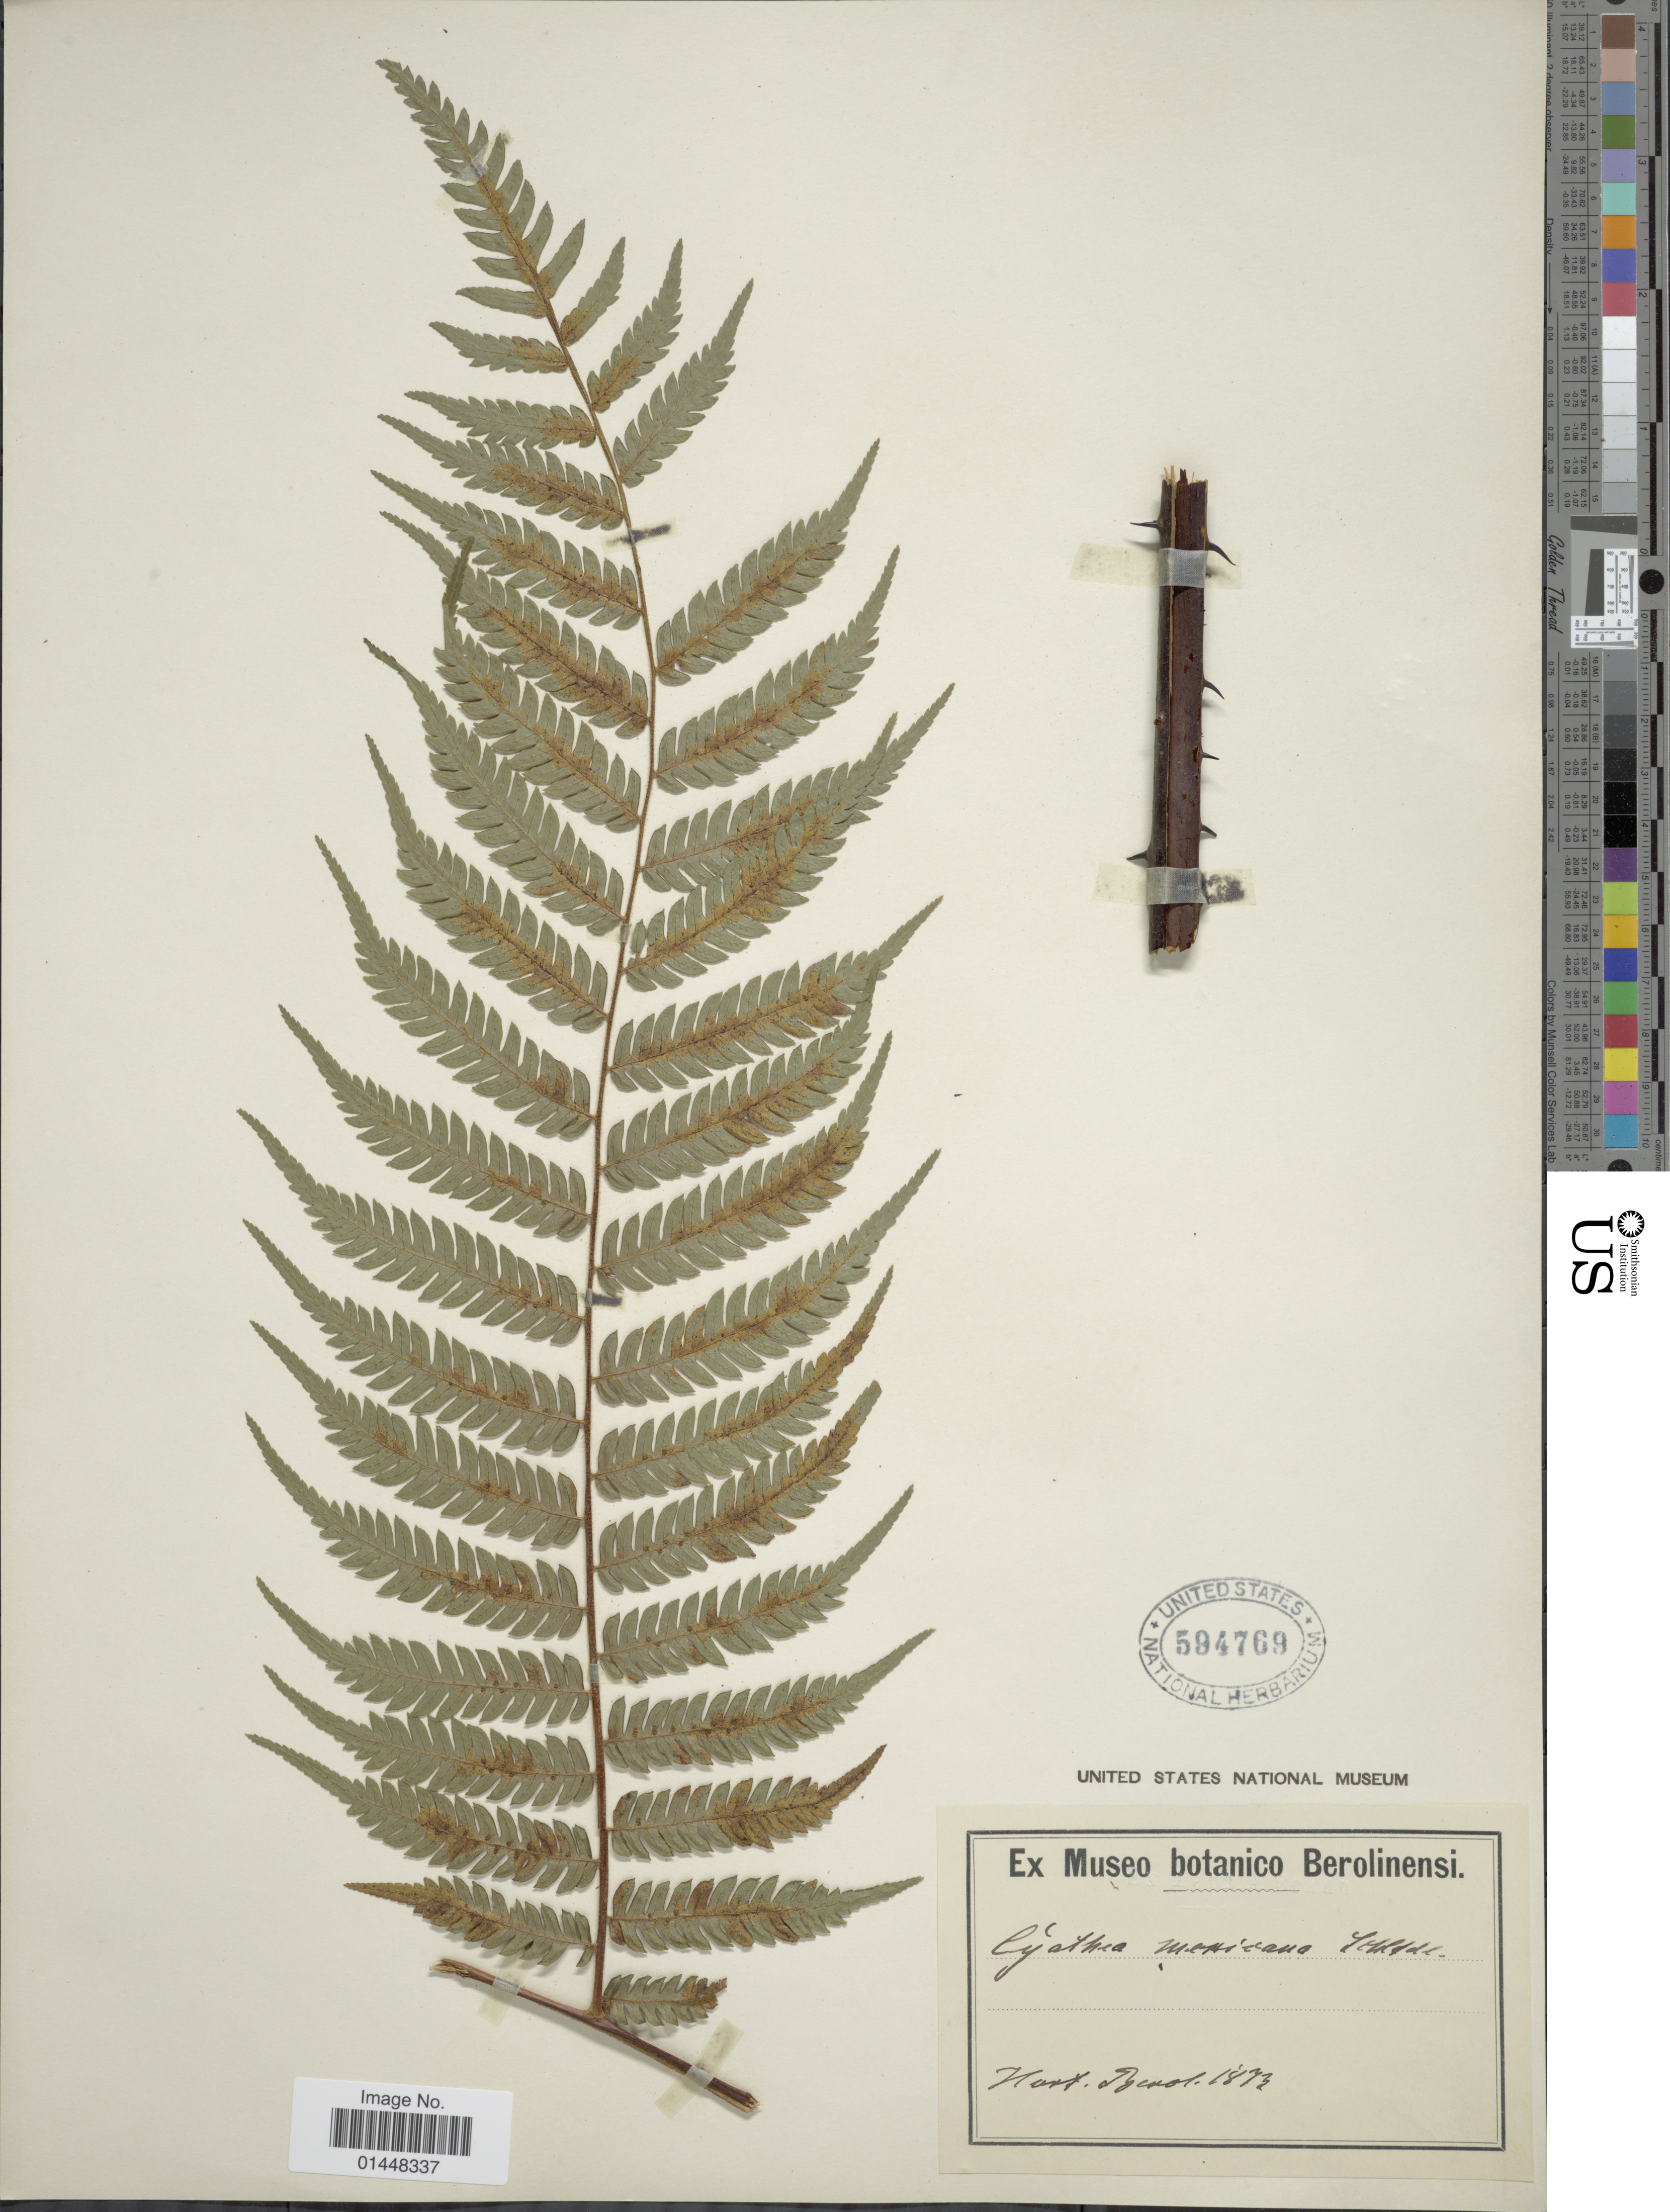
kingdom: Plantae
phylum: Tracheophyta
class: Polypodiopsida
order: Cyatheales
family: Cyatheaceae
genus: Cyathea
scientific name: Cyathea mexicana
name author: Schltdl. & Cham.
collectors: ex Museo Botanico Berolinensi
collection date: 1873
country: Germany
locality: Hort Berol.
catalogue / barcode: US 594769